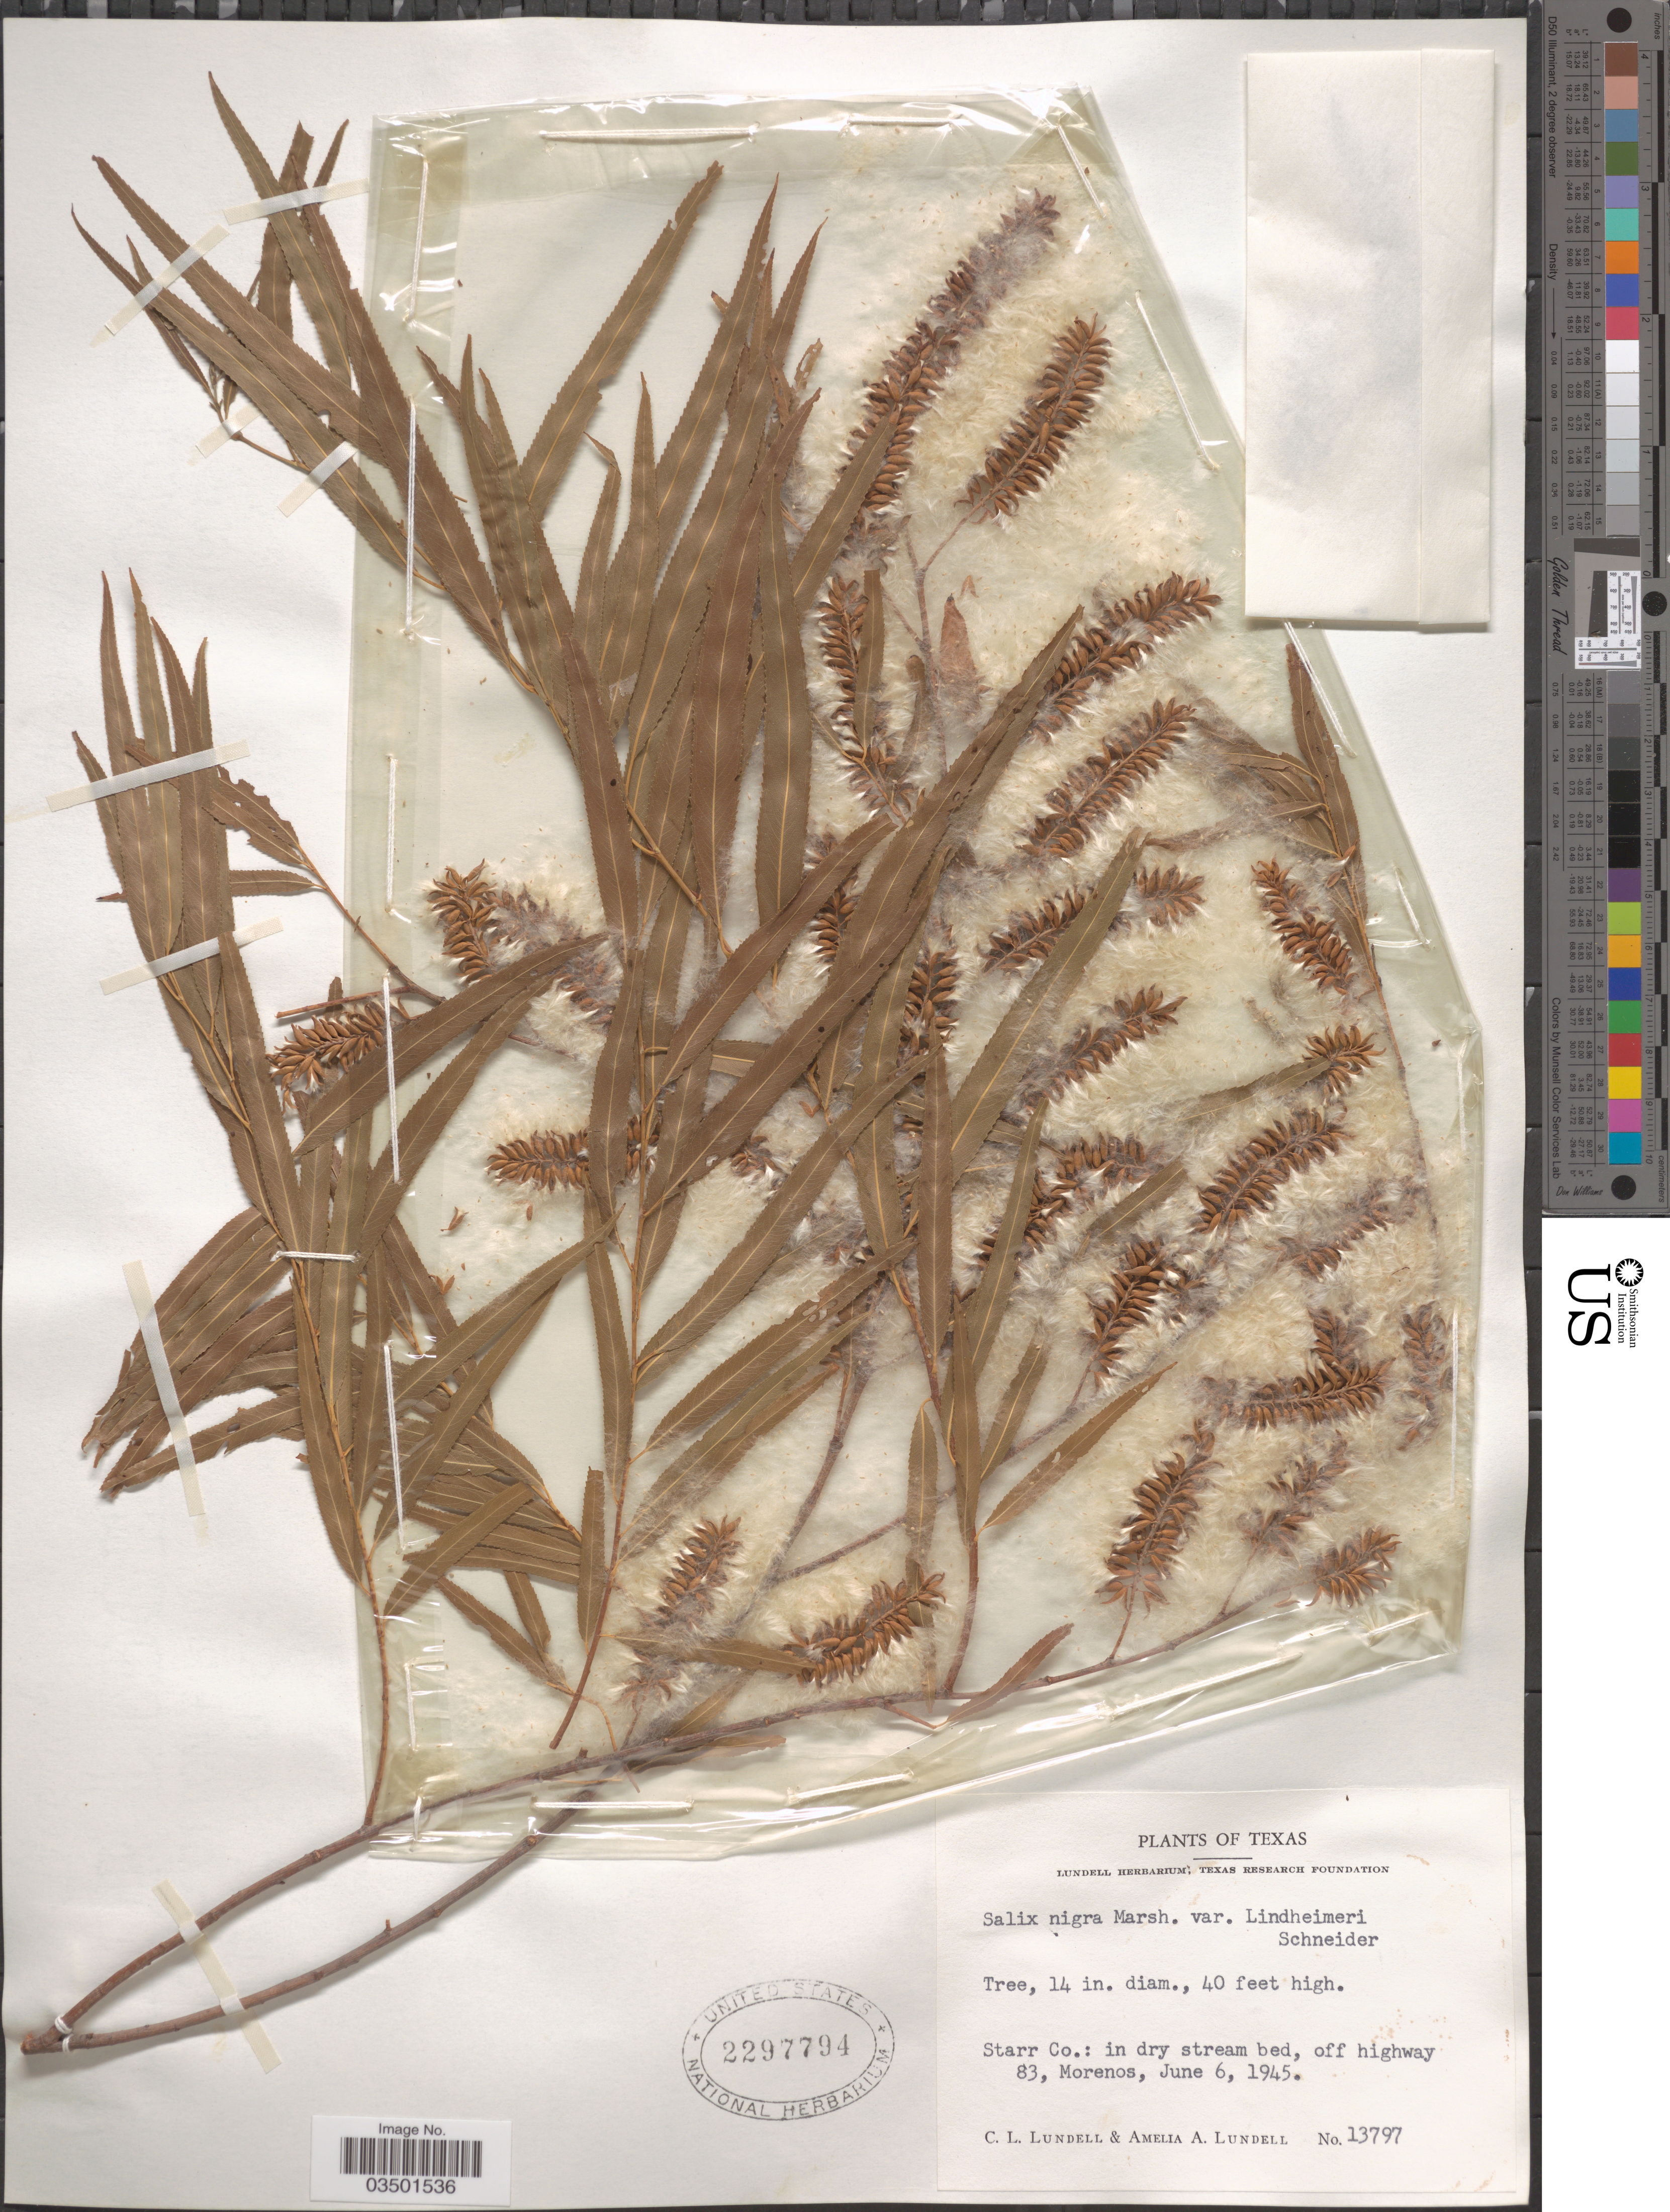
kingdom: Plantae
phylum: Tracheophyta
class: Magnoliopsida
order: Malpighiales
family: Salicaceae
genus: Salix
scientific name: Salix nigra var. lindheimeri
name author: C.K. Schneid.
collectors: C. L. Lundell & A. A. Lundell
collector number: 13797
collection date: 1945-06-06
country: United States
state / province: Texas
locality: Starr Co.: in dry stream bed, off highway 83, Morenos.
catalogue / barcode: US 2297794